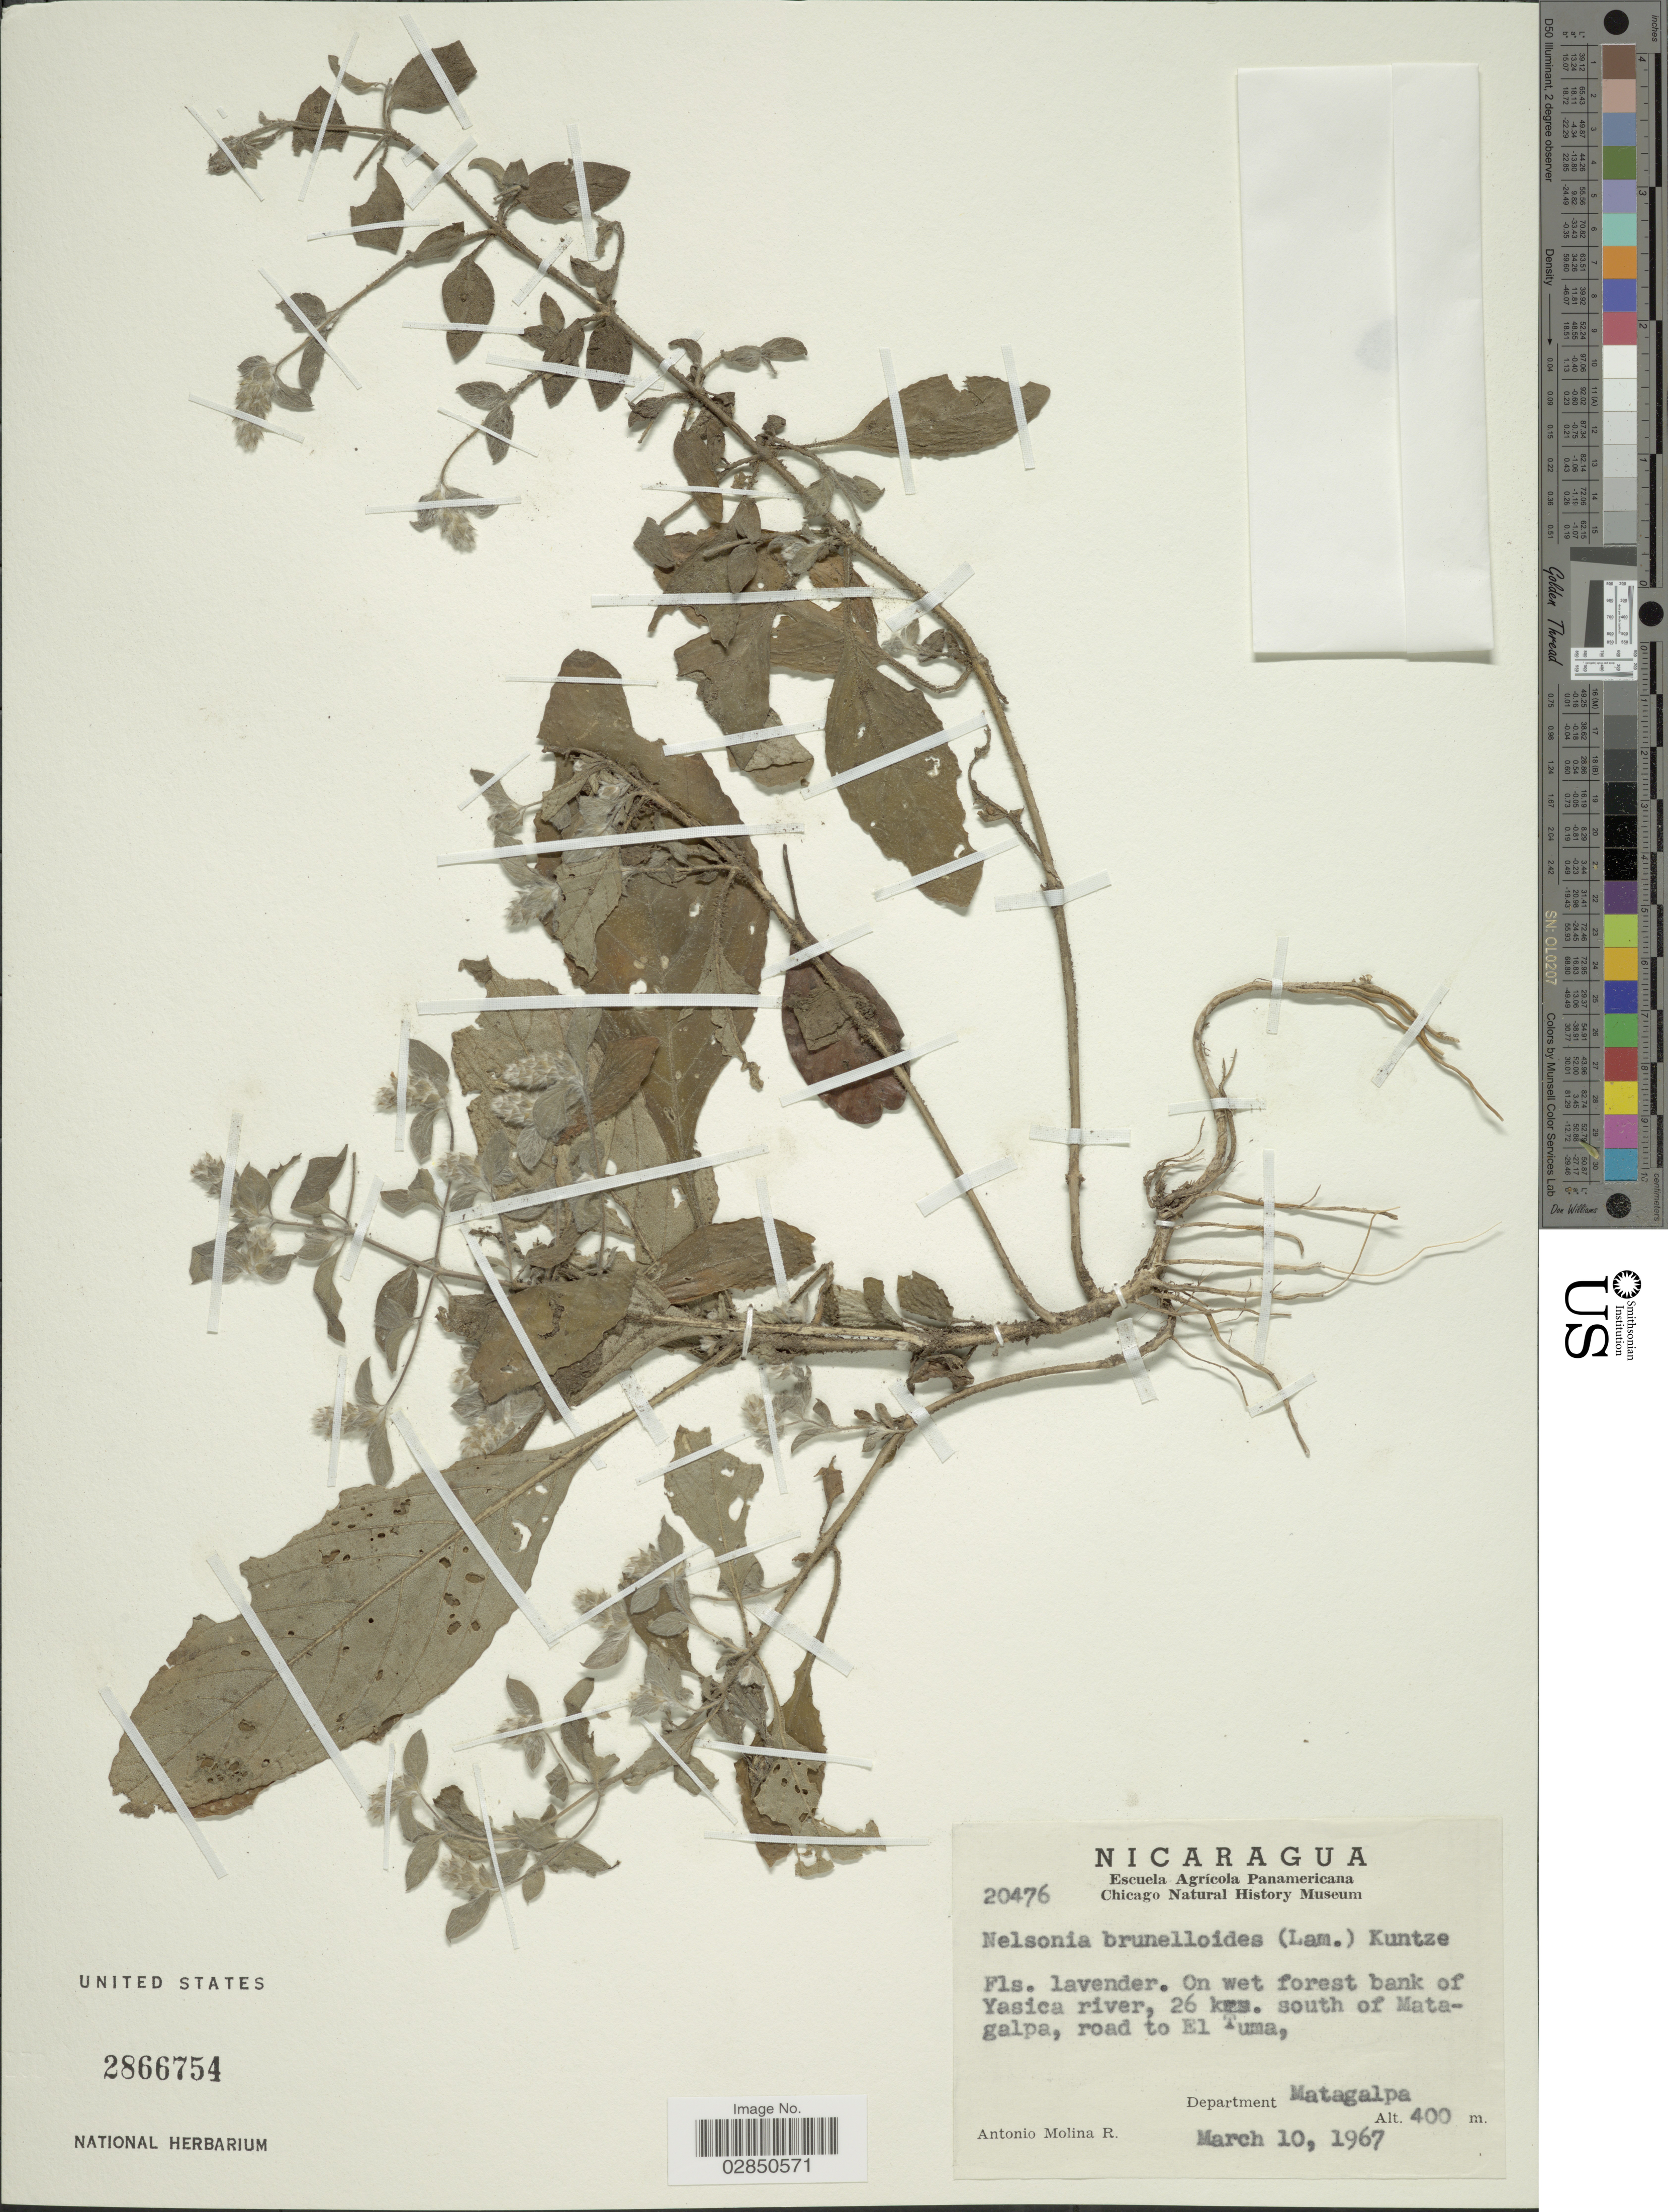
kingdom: Plantae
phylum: Tracheophyta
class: Magnoliopsida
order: Lamiales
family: Acanthaceae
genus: Nelsonia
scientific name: Nelsonia brunelloides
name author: (Lam.) Kuntze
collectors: A. Molina R.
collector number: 20476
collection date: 1967-03-10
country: Nicaragua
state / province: Matagalpa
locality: On wet forest bank of Yasica river, 26 kms. south of Matagalpa, road to El Tuma, Department Matagalpa.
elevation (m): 400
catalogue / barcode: US 2866754